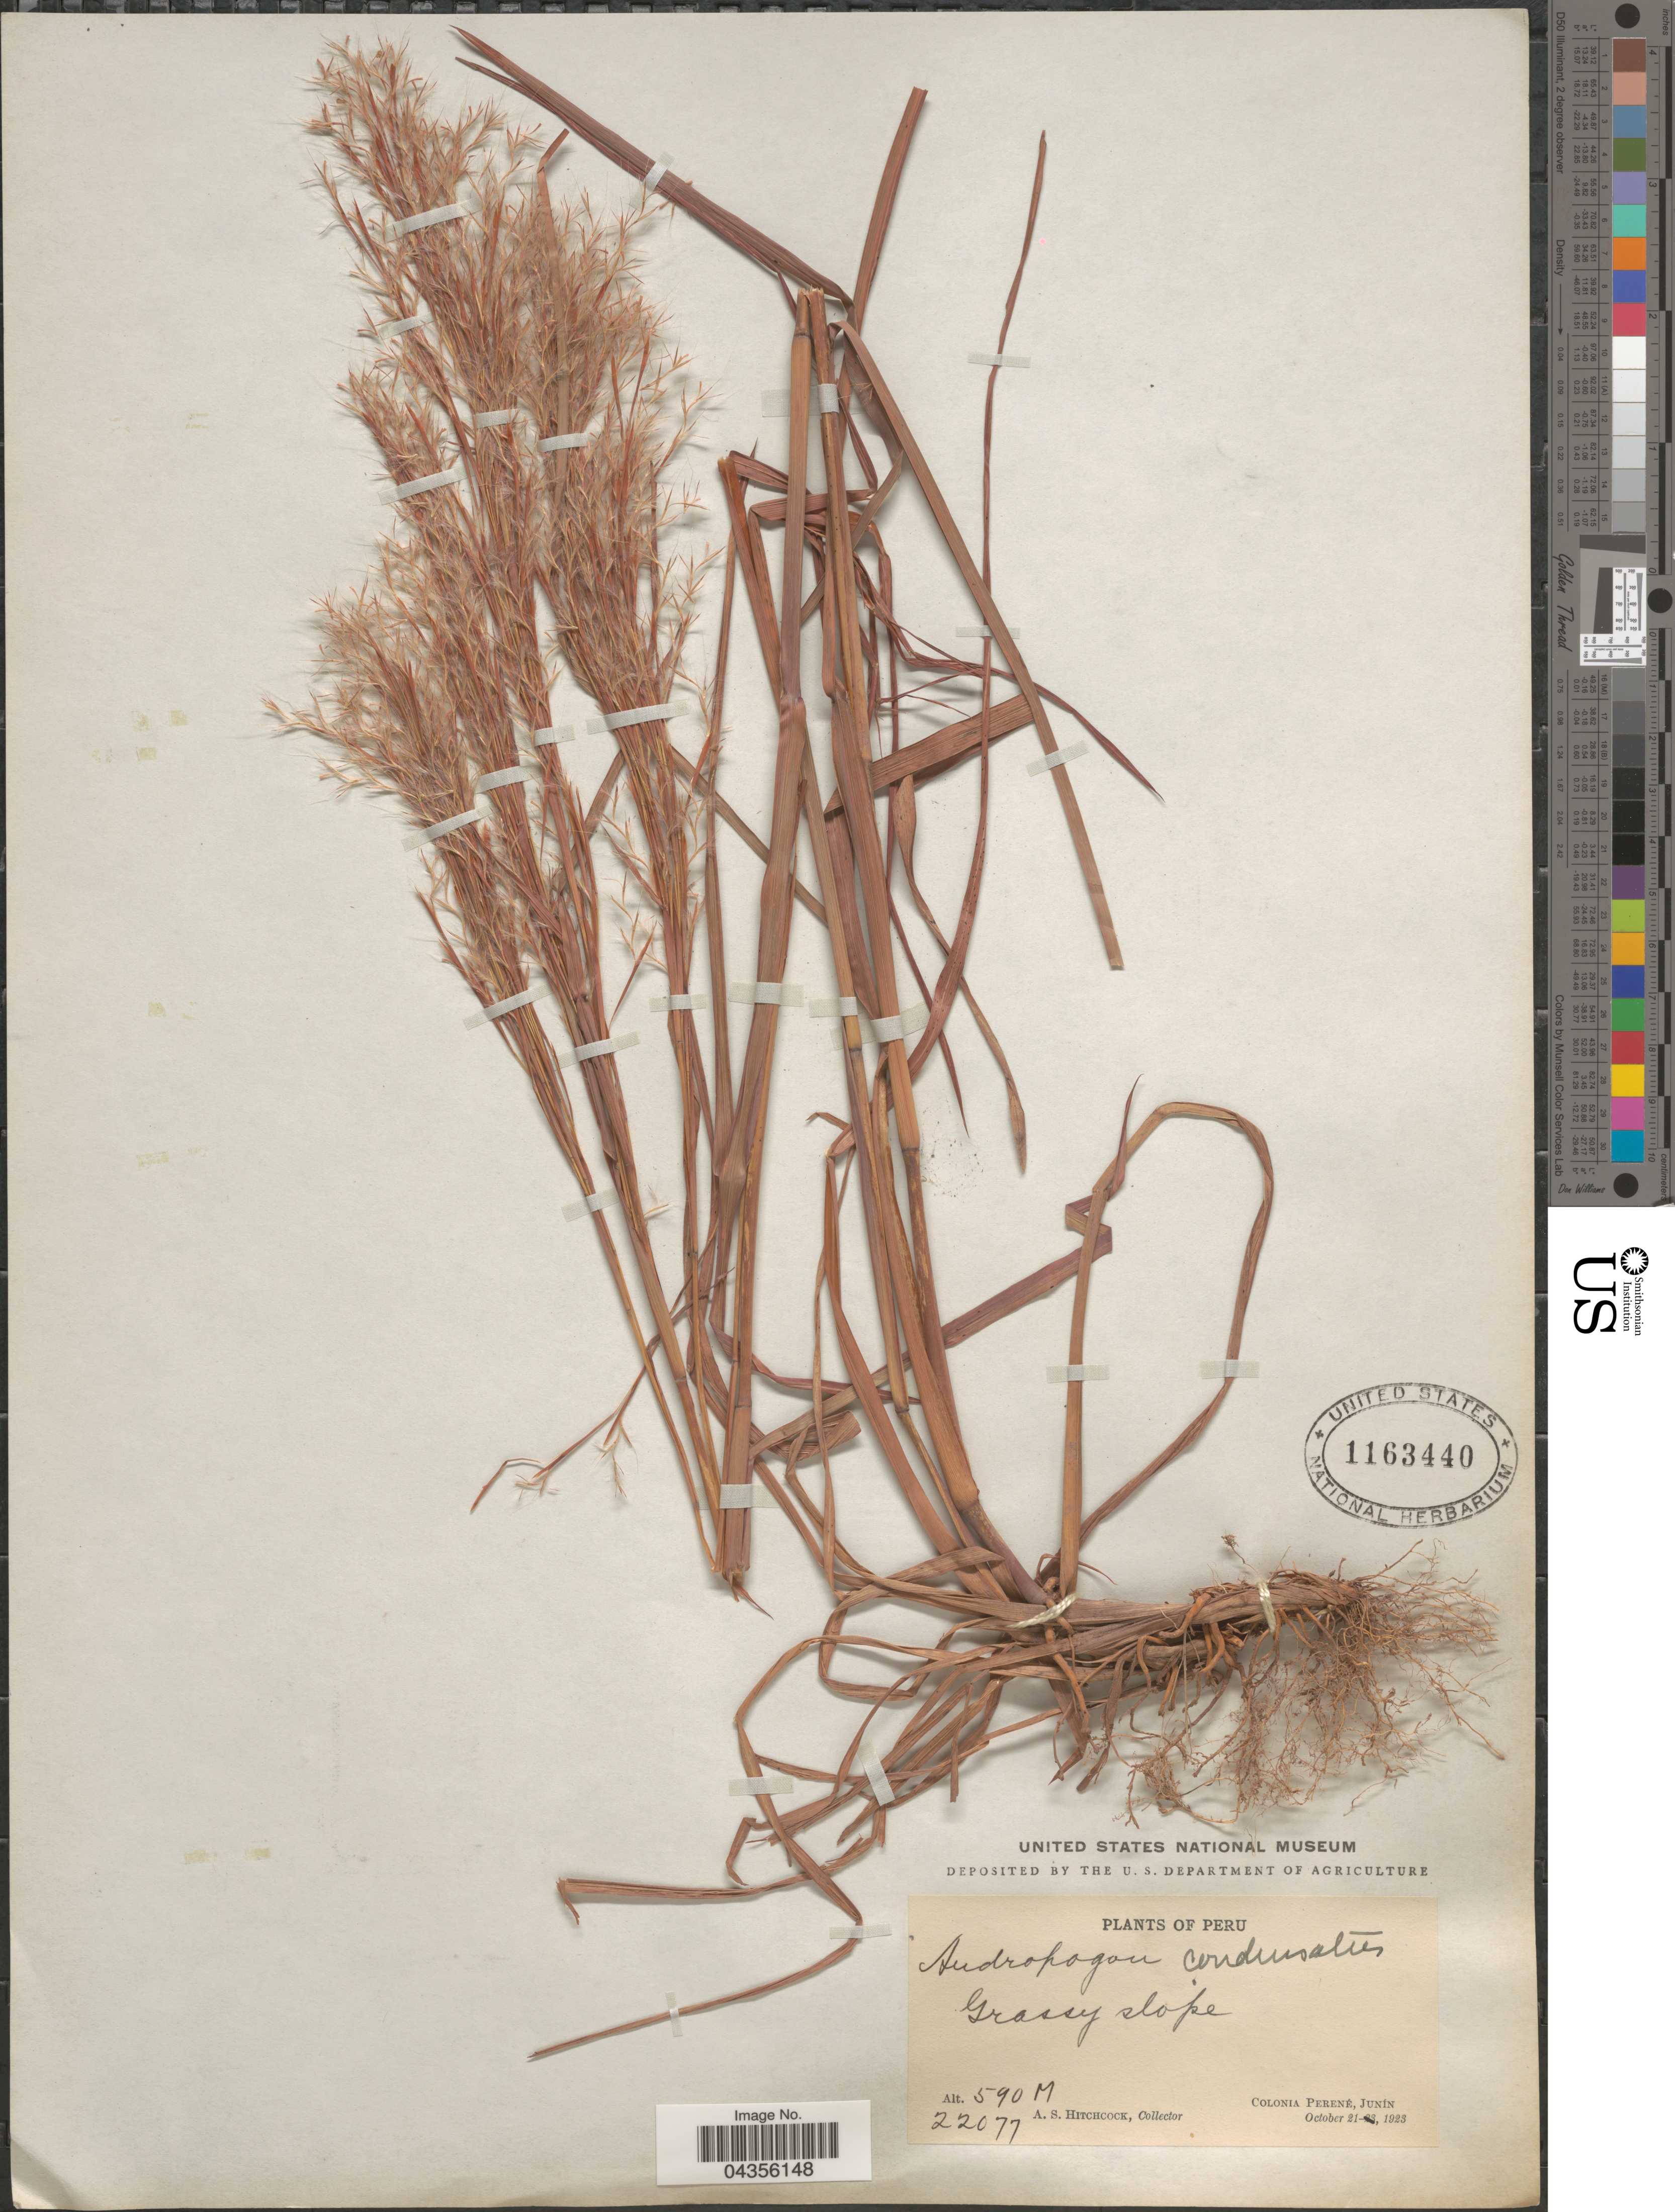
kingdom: Plantae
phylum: Tracheophyta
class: Liliopsida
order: Poales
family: Poaceae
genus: Schizachyrium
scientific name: Schizachyrium condensatum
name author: (Kunth) Nees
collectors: A. S. Hitchcock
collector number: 22077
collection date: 1923-10-21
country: Peru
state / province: Junín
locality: Grassy slope. Colonia Perené.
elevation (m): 590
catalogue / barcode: US 1163440